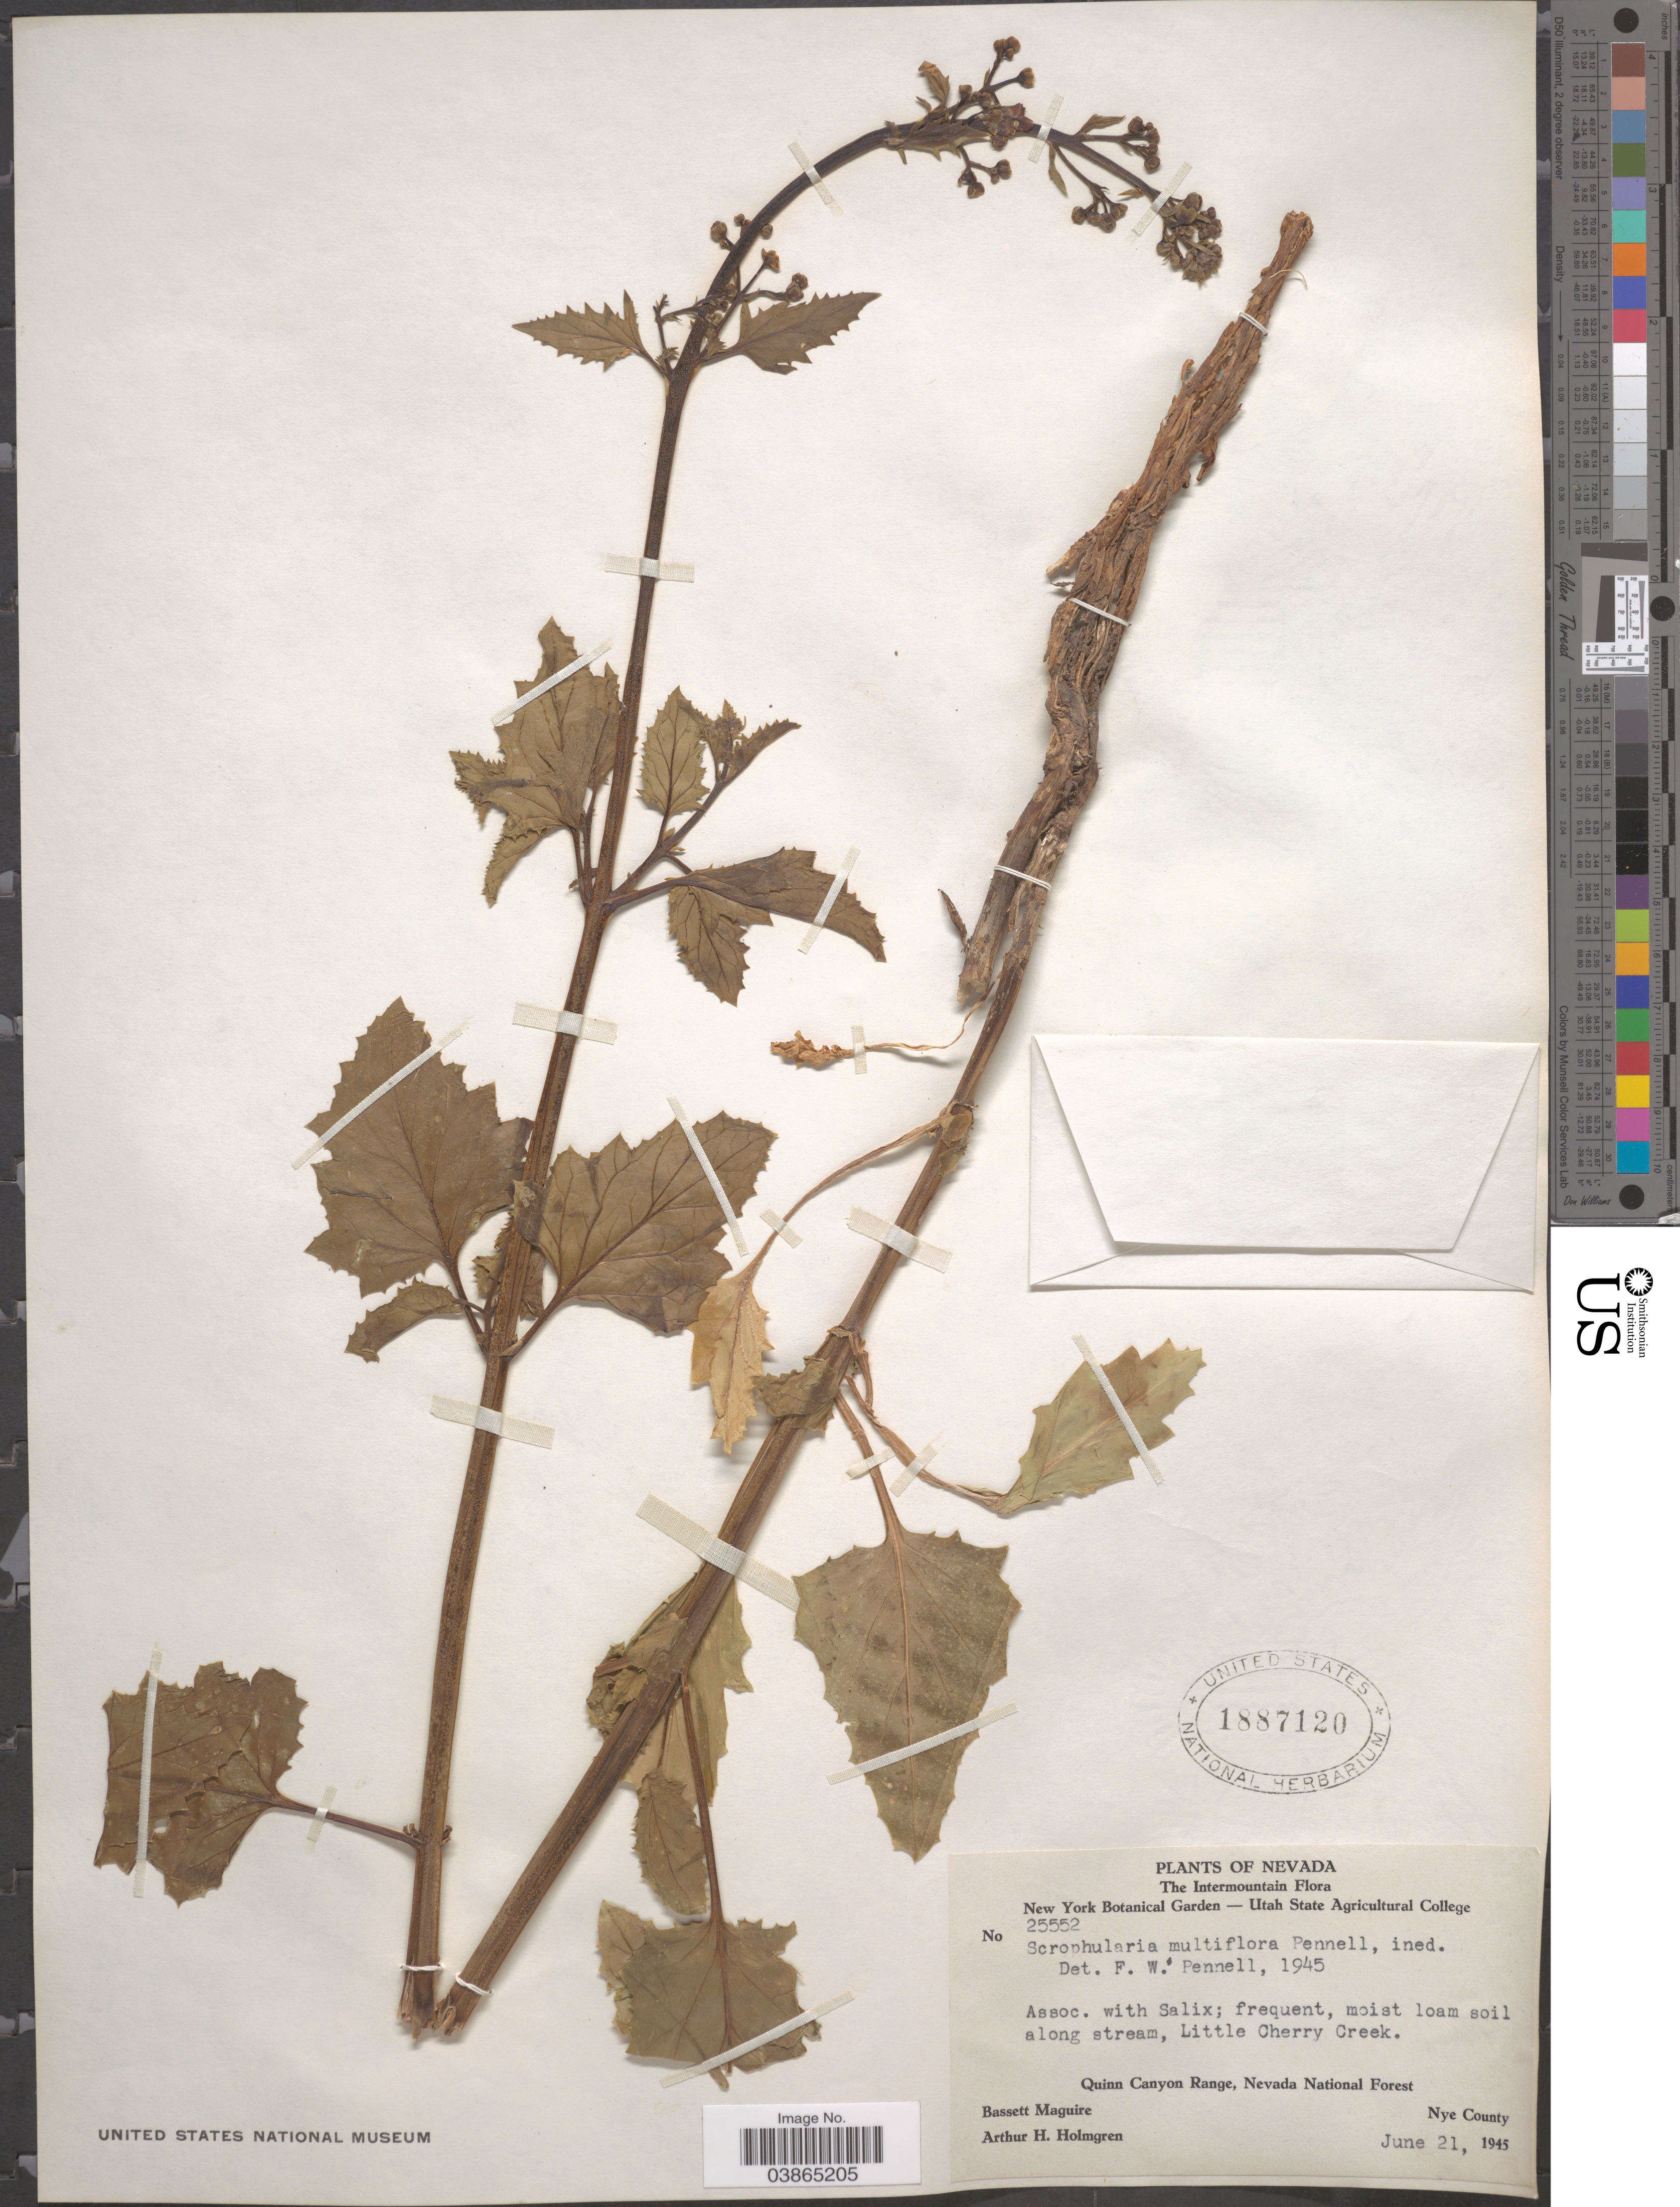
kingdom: Plantae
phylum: Tracheophyta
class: Magnoliopsida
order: Lamiales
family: Scrophulariaceae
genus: Scrophularia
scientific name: Scrophularia multiflora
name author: Pennell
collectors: B. Maguire & A. H. Holmgren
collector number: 25552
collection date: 1945-06-21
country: United States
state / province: Nevada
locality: The Intermountain. Along stream, Little Cherry Creek. Quinn Canyon Range, Nevada National Forest. Nye County.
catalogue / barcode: US 1887120